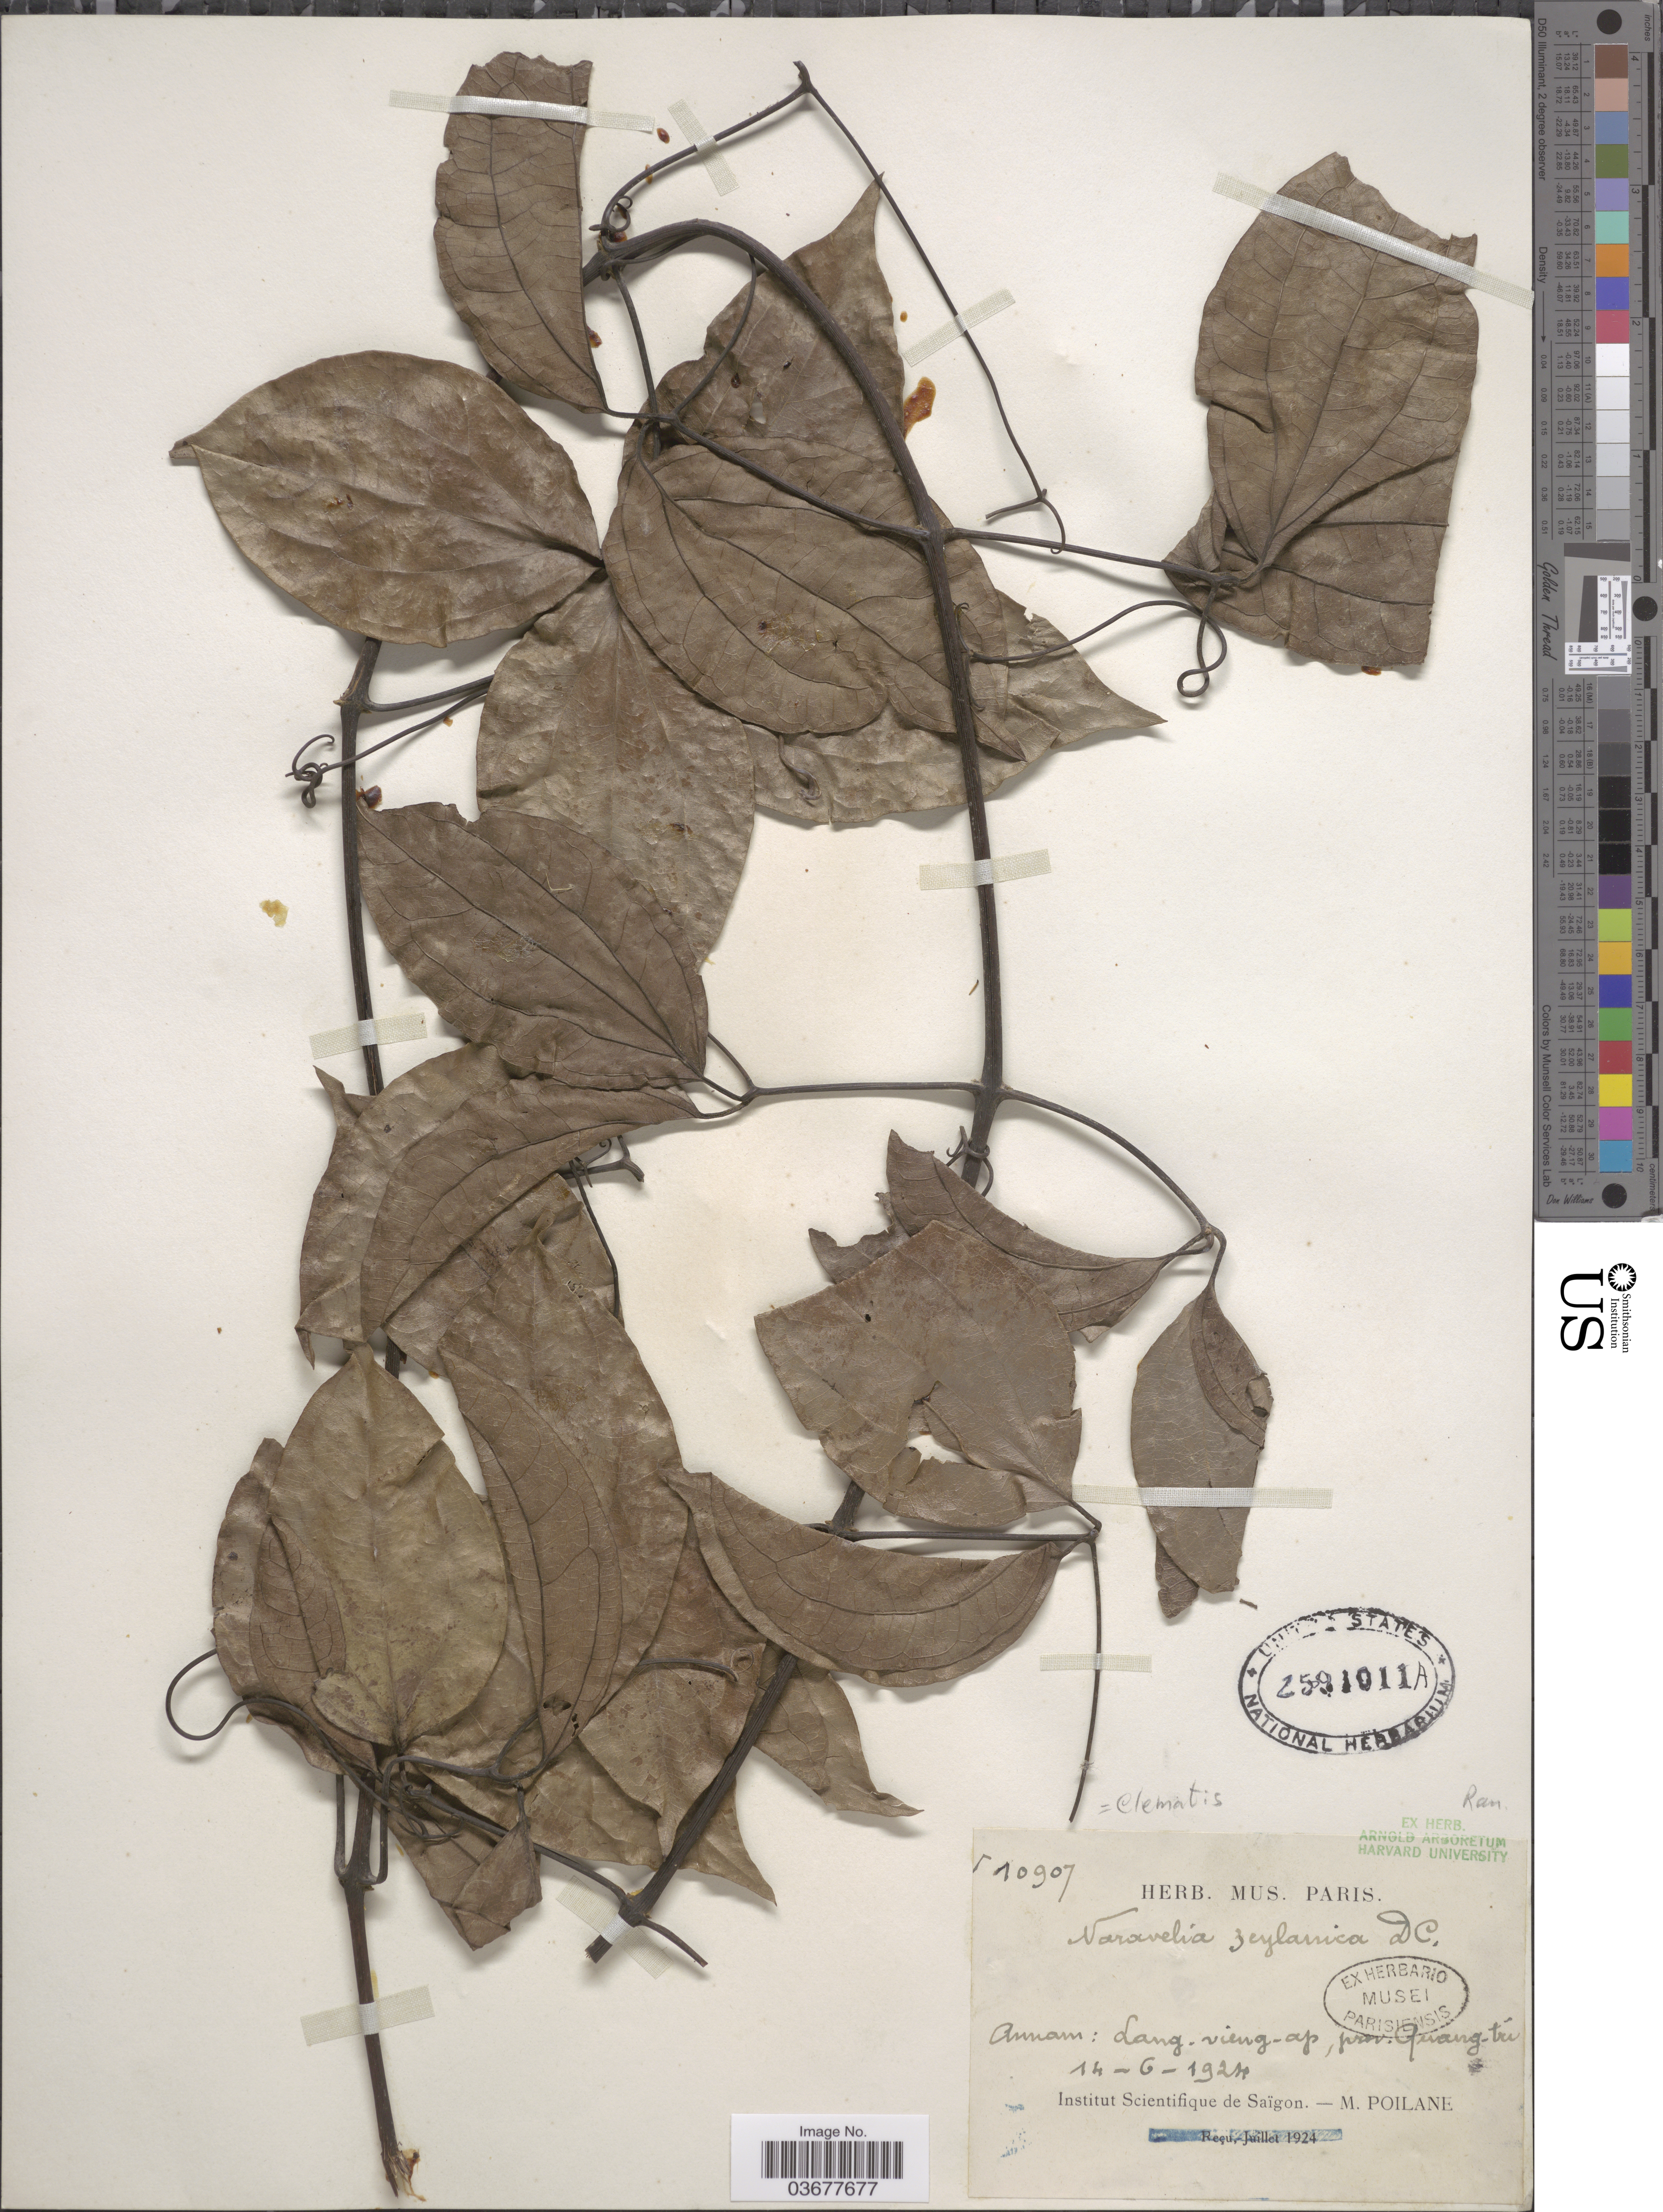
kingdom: Plantae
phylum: Tracheophyta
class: Magnoliopsida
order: Ranunculales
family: Ranunculaceae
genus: Clematis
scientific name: Clematis zeylanica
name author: (L.) Poir.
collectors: M. Poilane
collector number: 10907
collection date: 1924-06-14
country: Vietnam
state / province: Quang Tri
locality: Annam: Lang-vieng-ap.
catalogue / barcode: US 2591011A